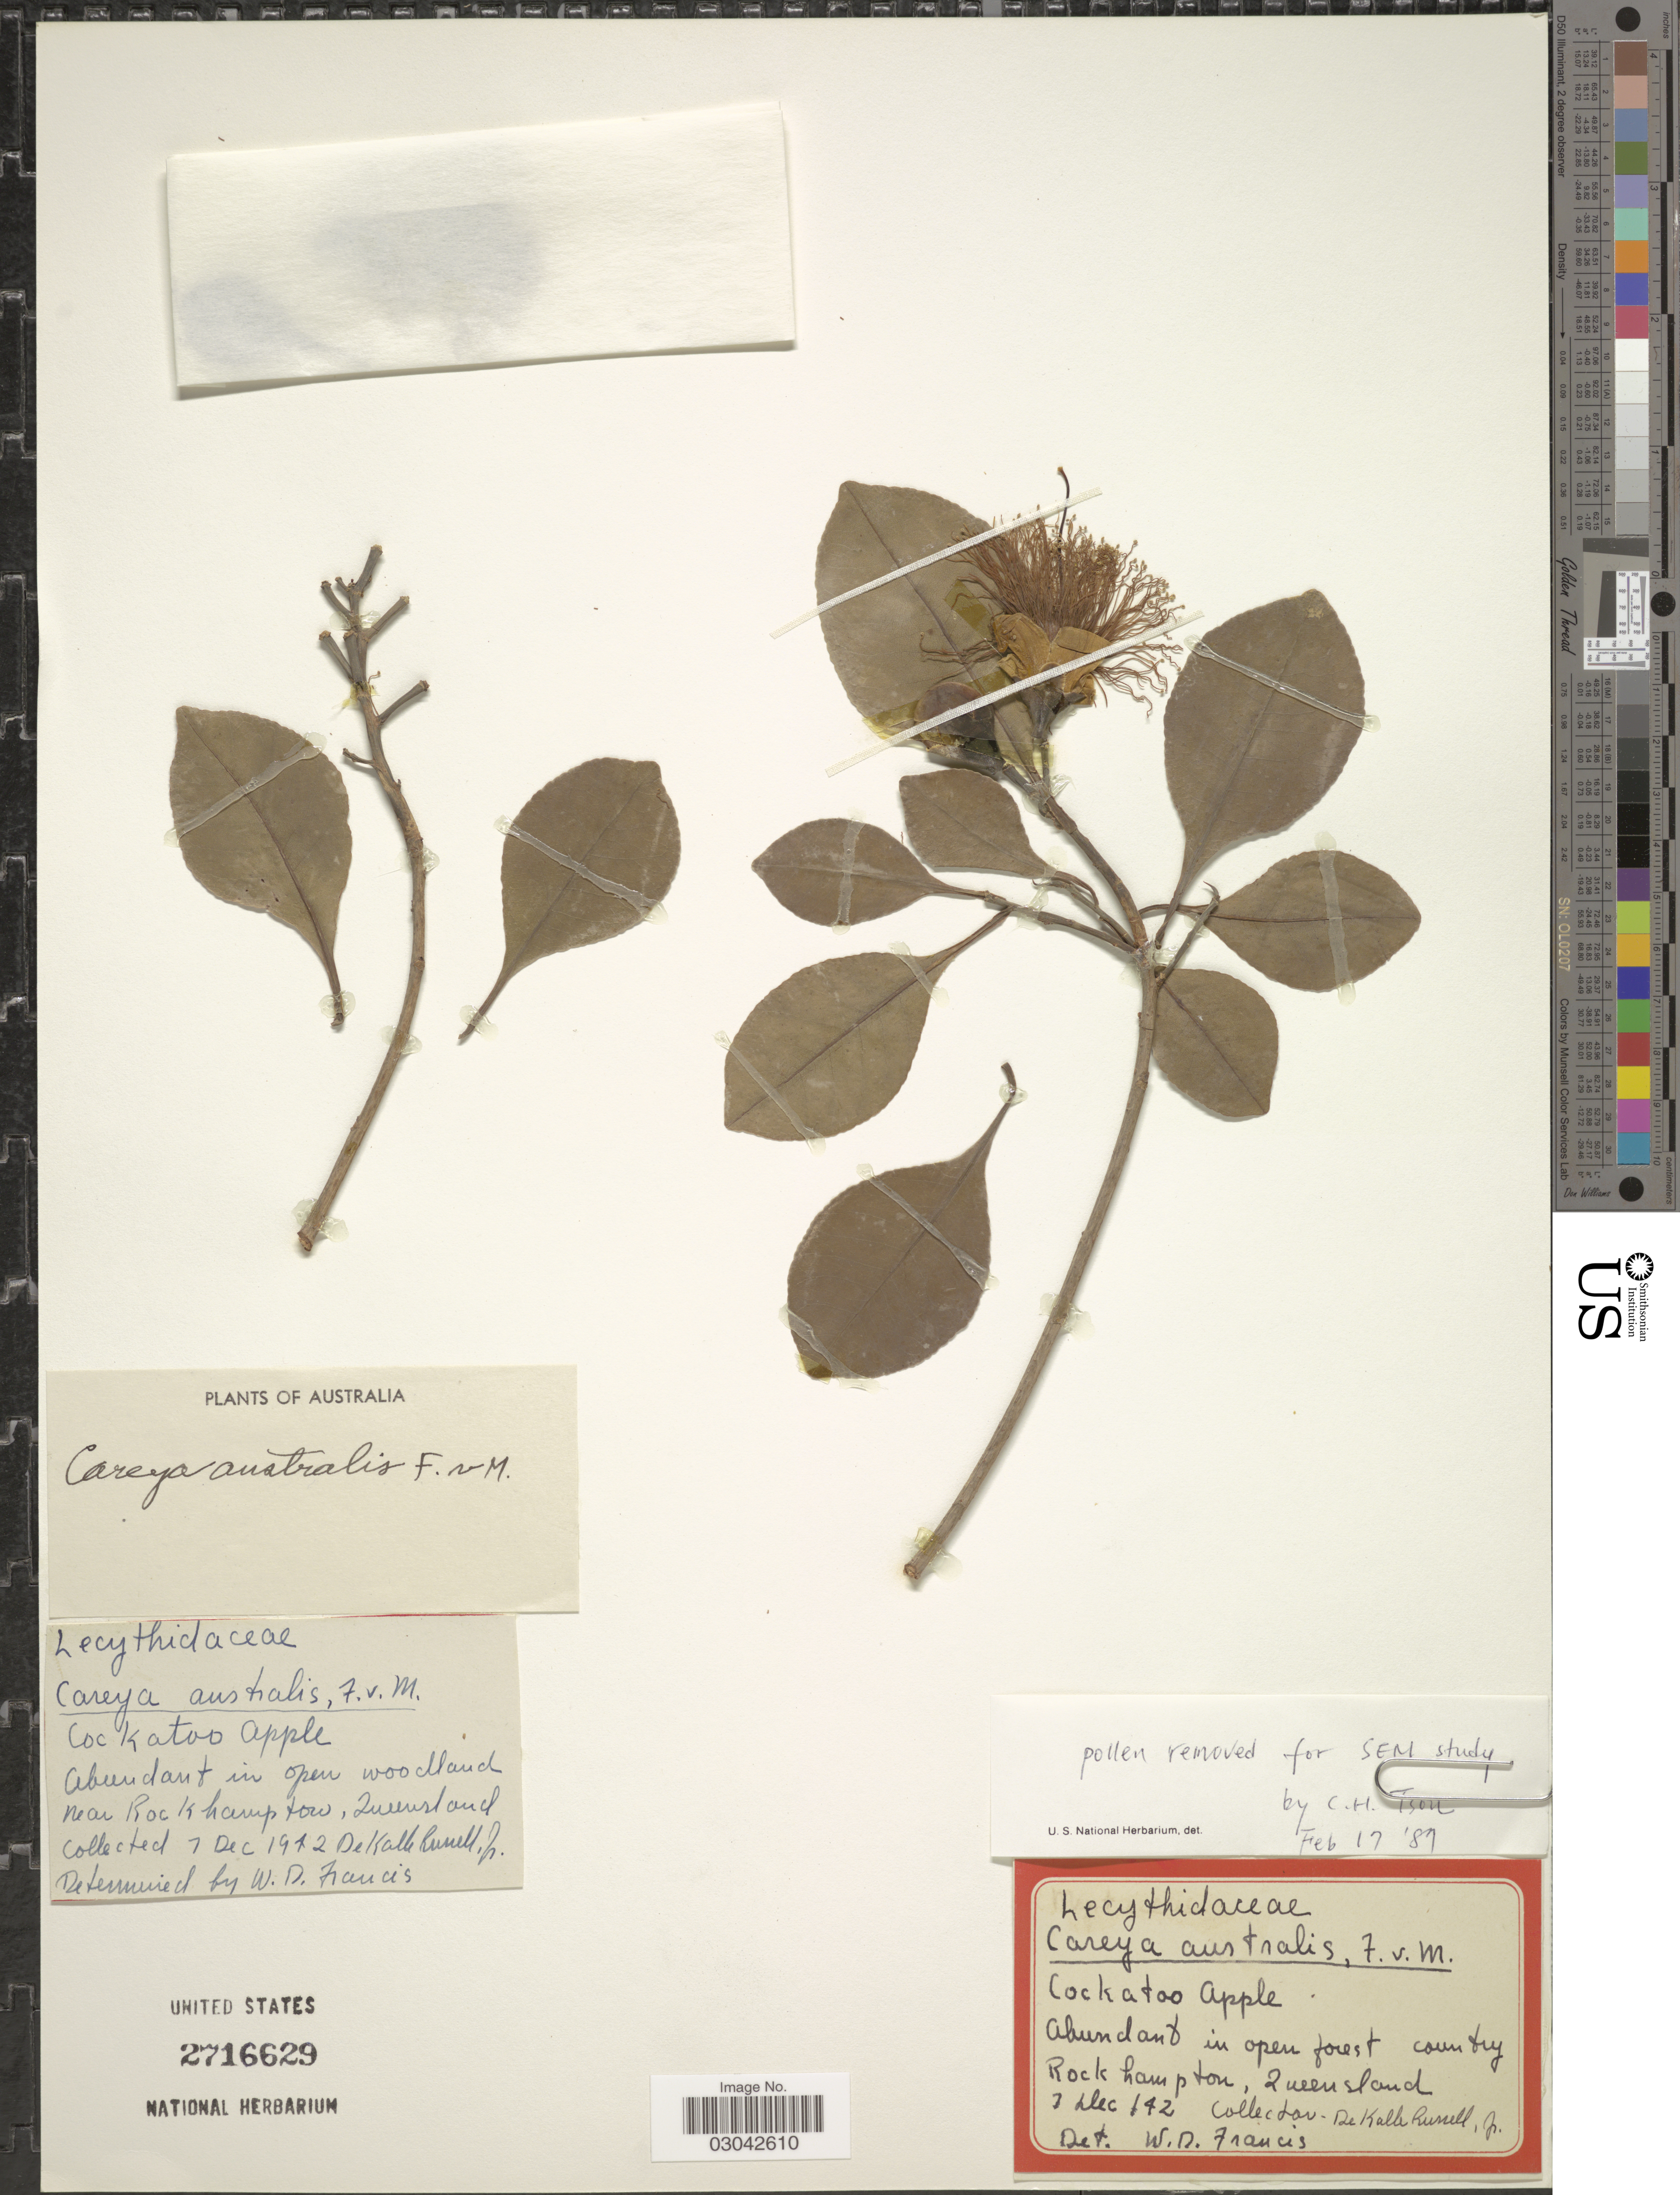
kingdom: Plantae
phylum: Tracheophyta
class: Magnoliopsida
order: Ericales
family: Lecythidaceae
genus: Careya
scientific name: Careya australis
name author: (Benth.) F. Muell.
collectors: D. K. Russell Jr.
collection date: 1942-12-07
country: Australia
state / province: Queensland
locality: In open forest country. Rockhampton.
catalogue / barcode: US 2716629